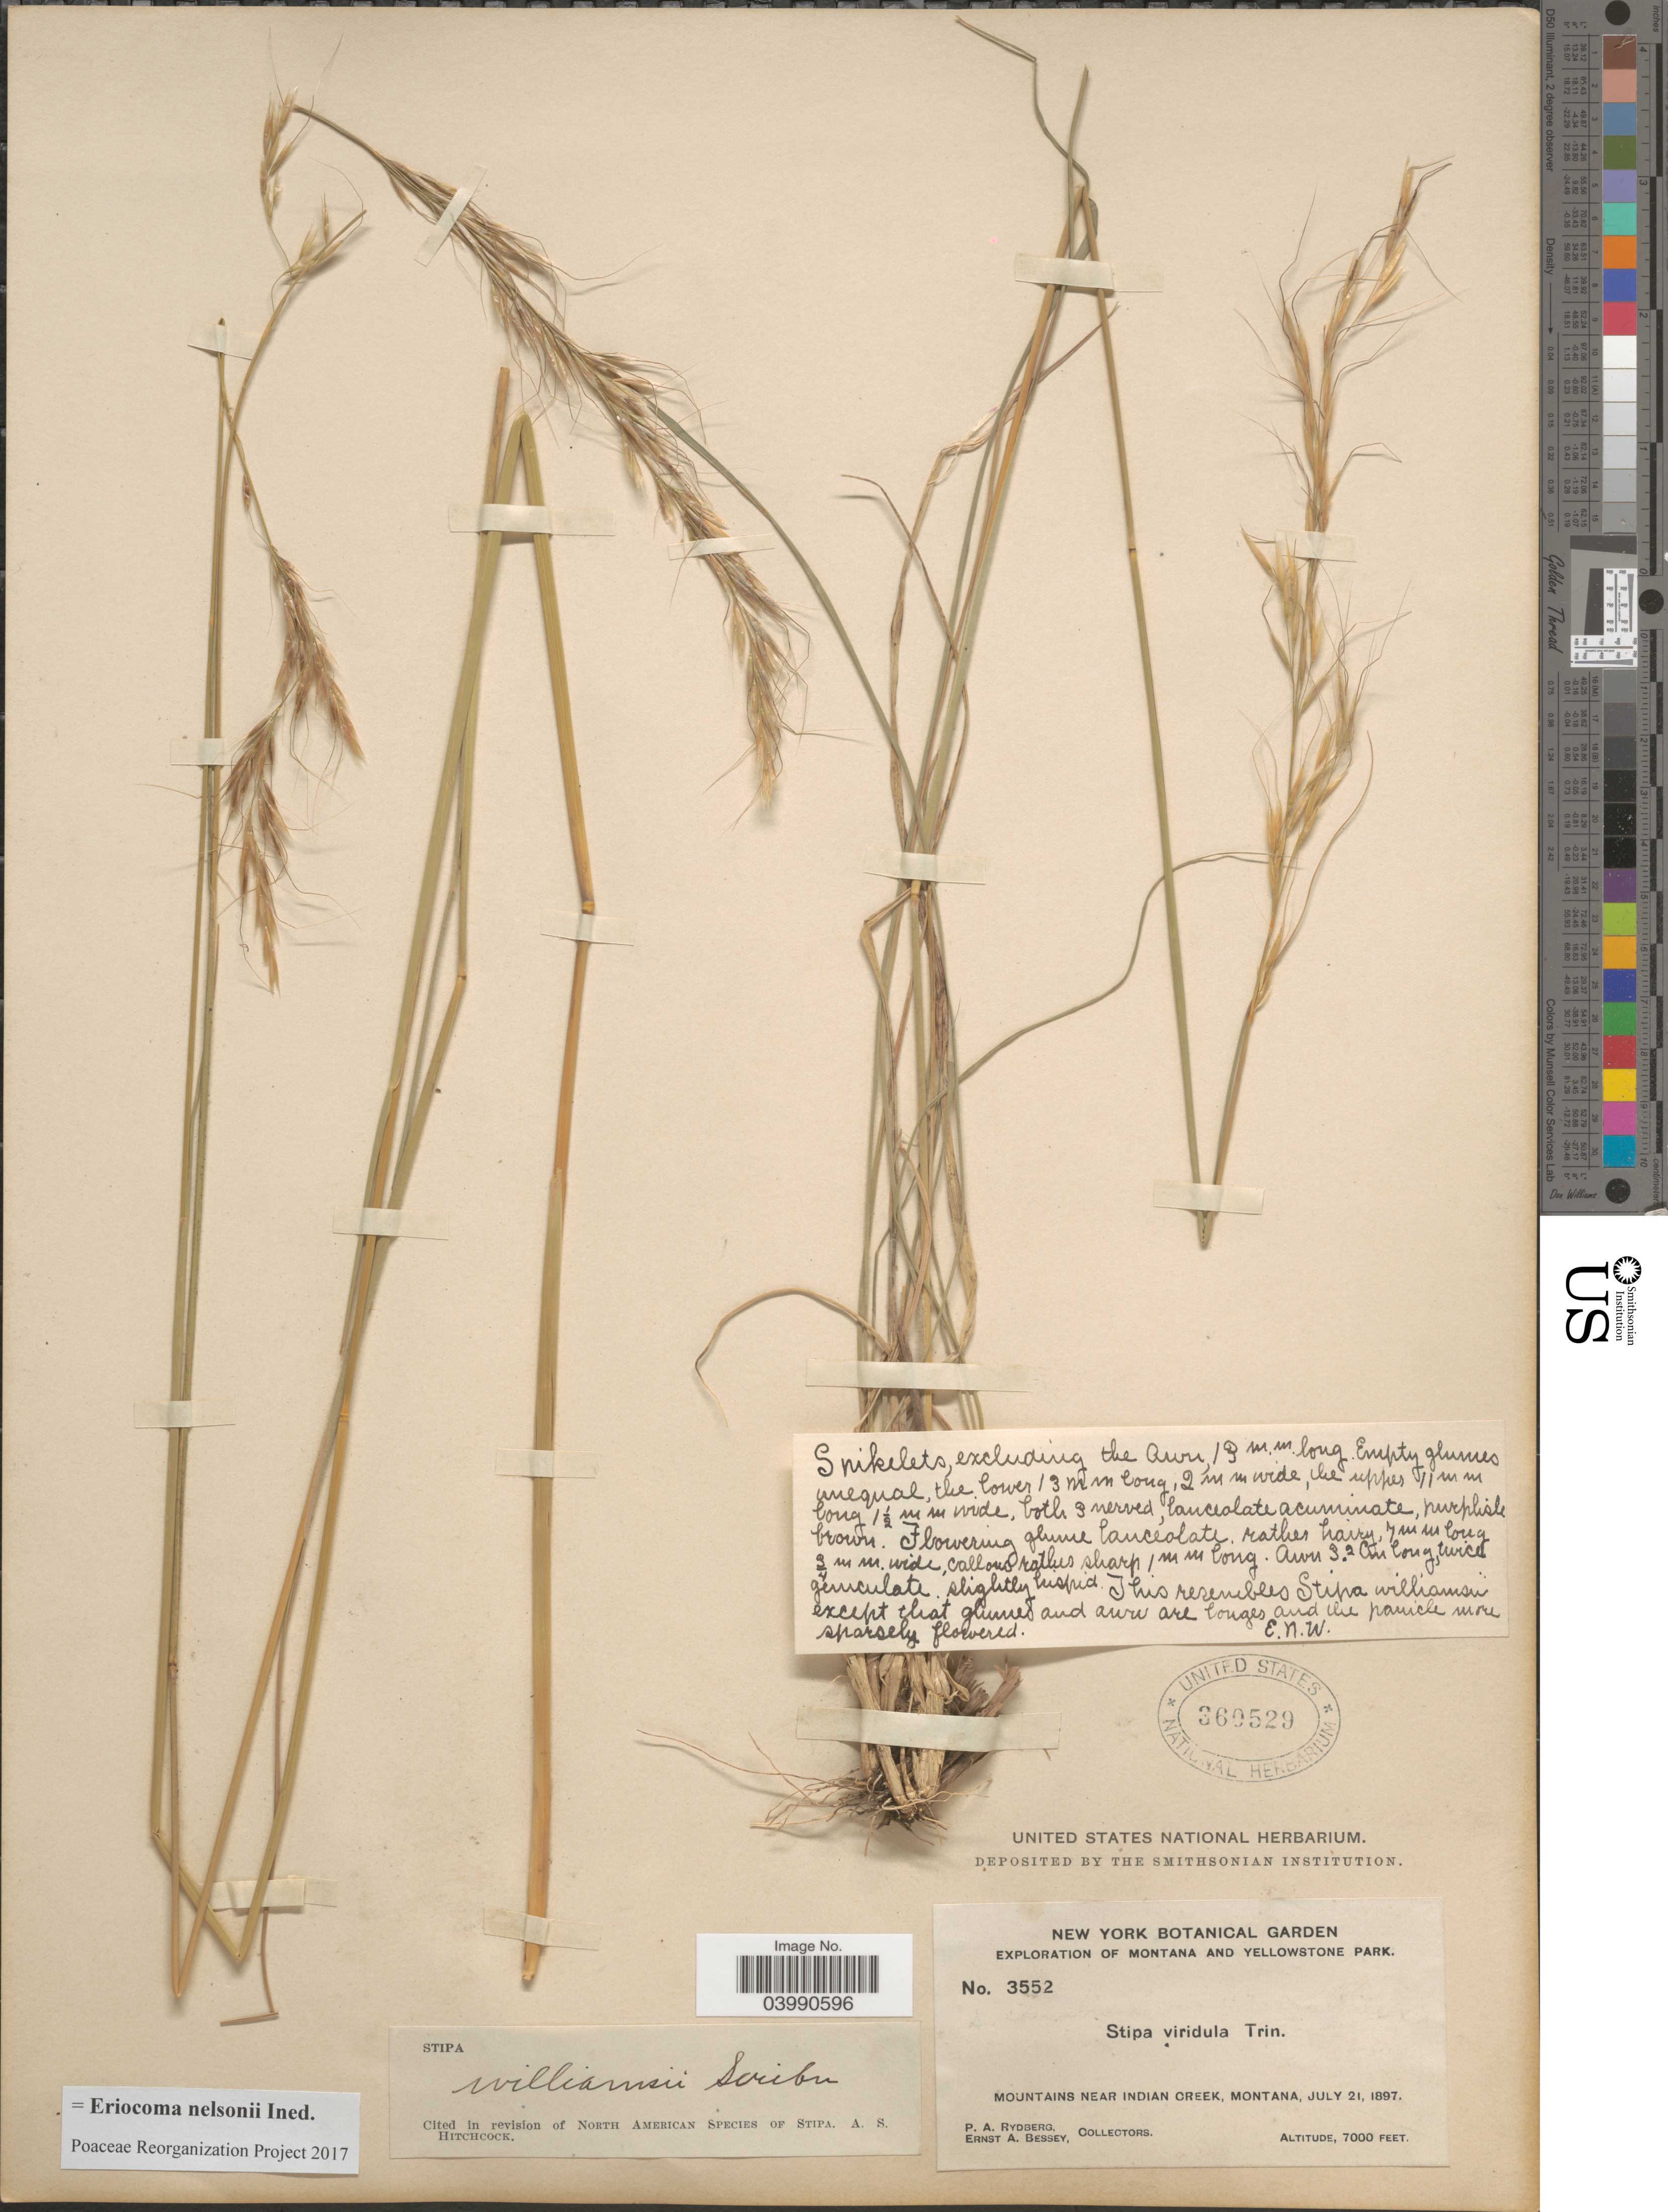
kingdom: Plantae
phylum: Tracheophyta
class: Liliopsida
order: Poales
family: Poaceae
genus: Eriocoma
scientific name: Eriocoma nelsonii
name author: (Scribn.) Romasch.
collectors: P. A. Rydberg & E. A. Bessey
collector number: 3552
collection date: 1897-07-21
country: United States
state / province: Montana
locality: Montana and Yellowstone Park. Mountains near Indian Creek.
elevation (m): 2134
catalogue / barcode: US 360529